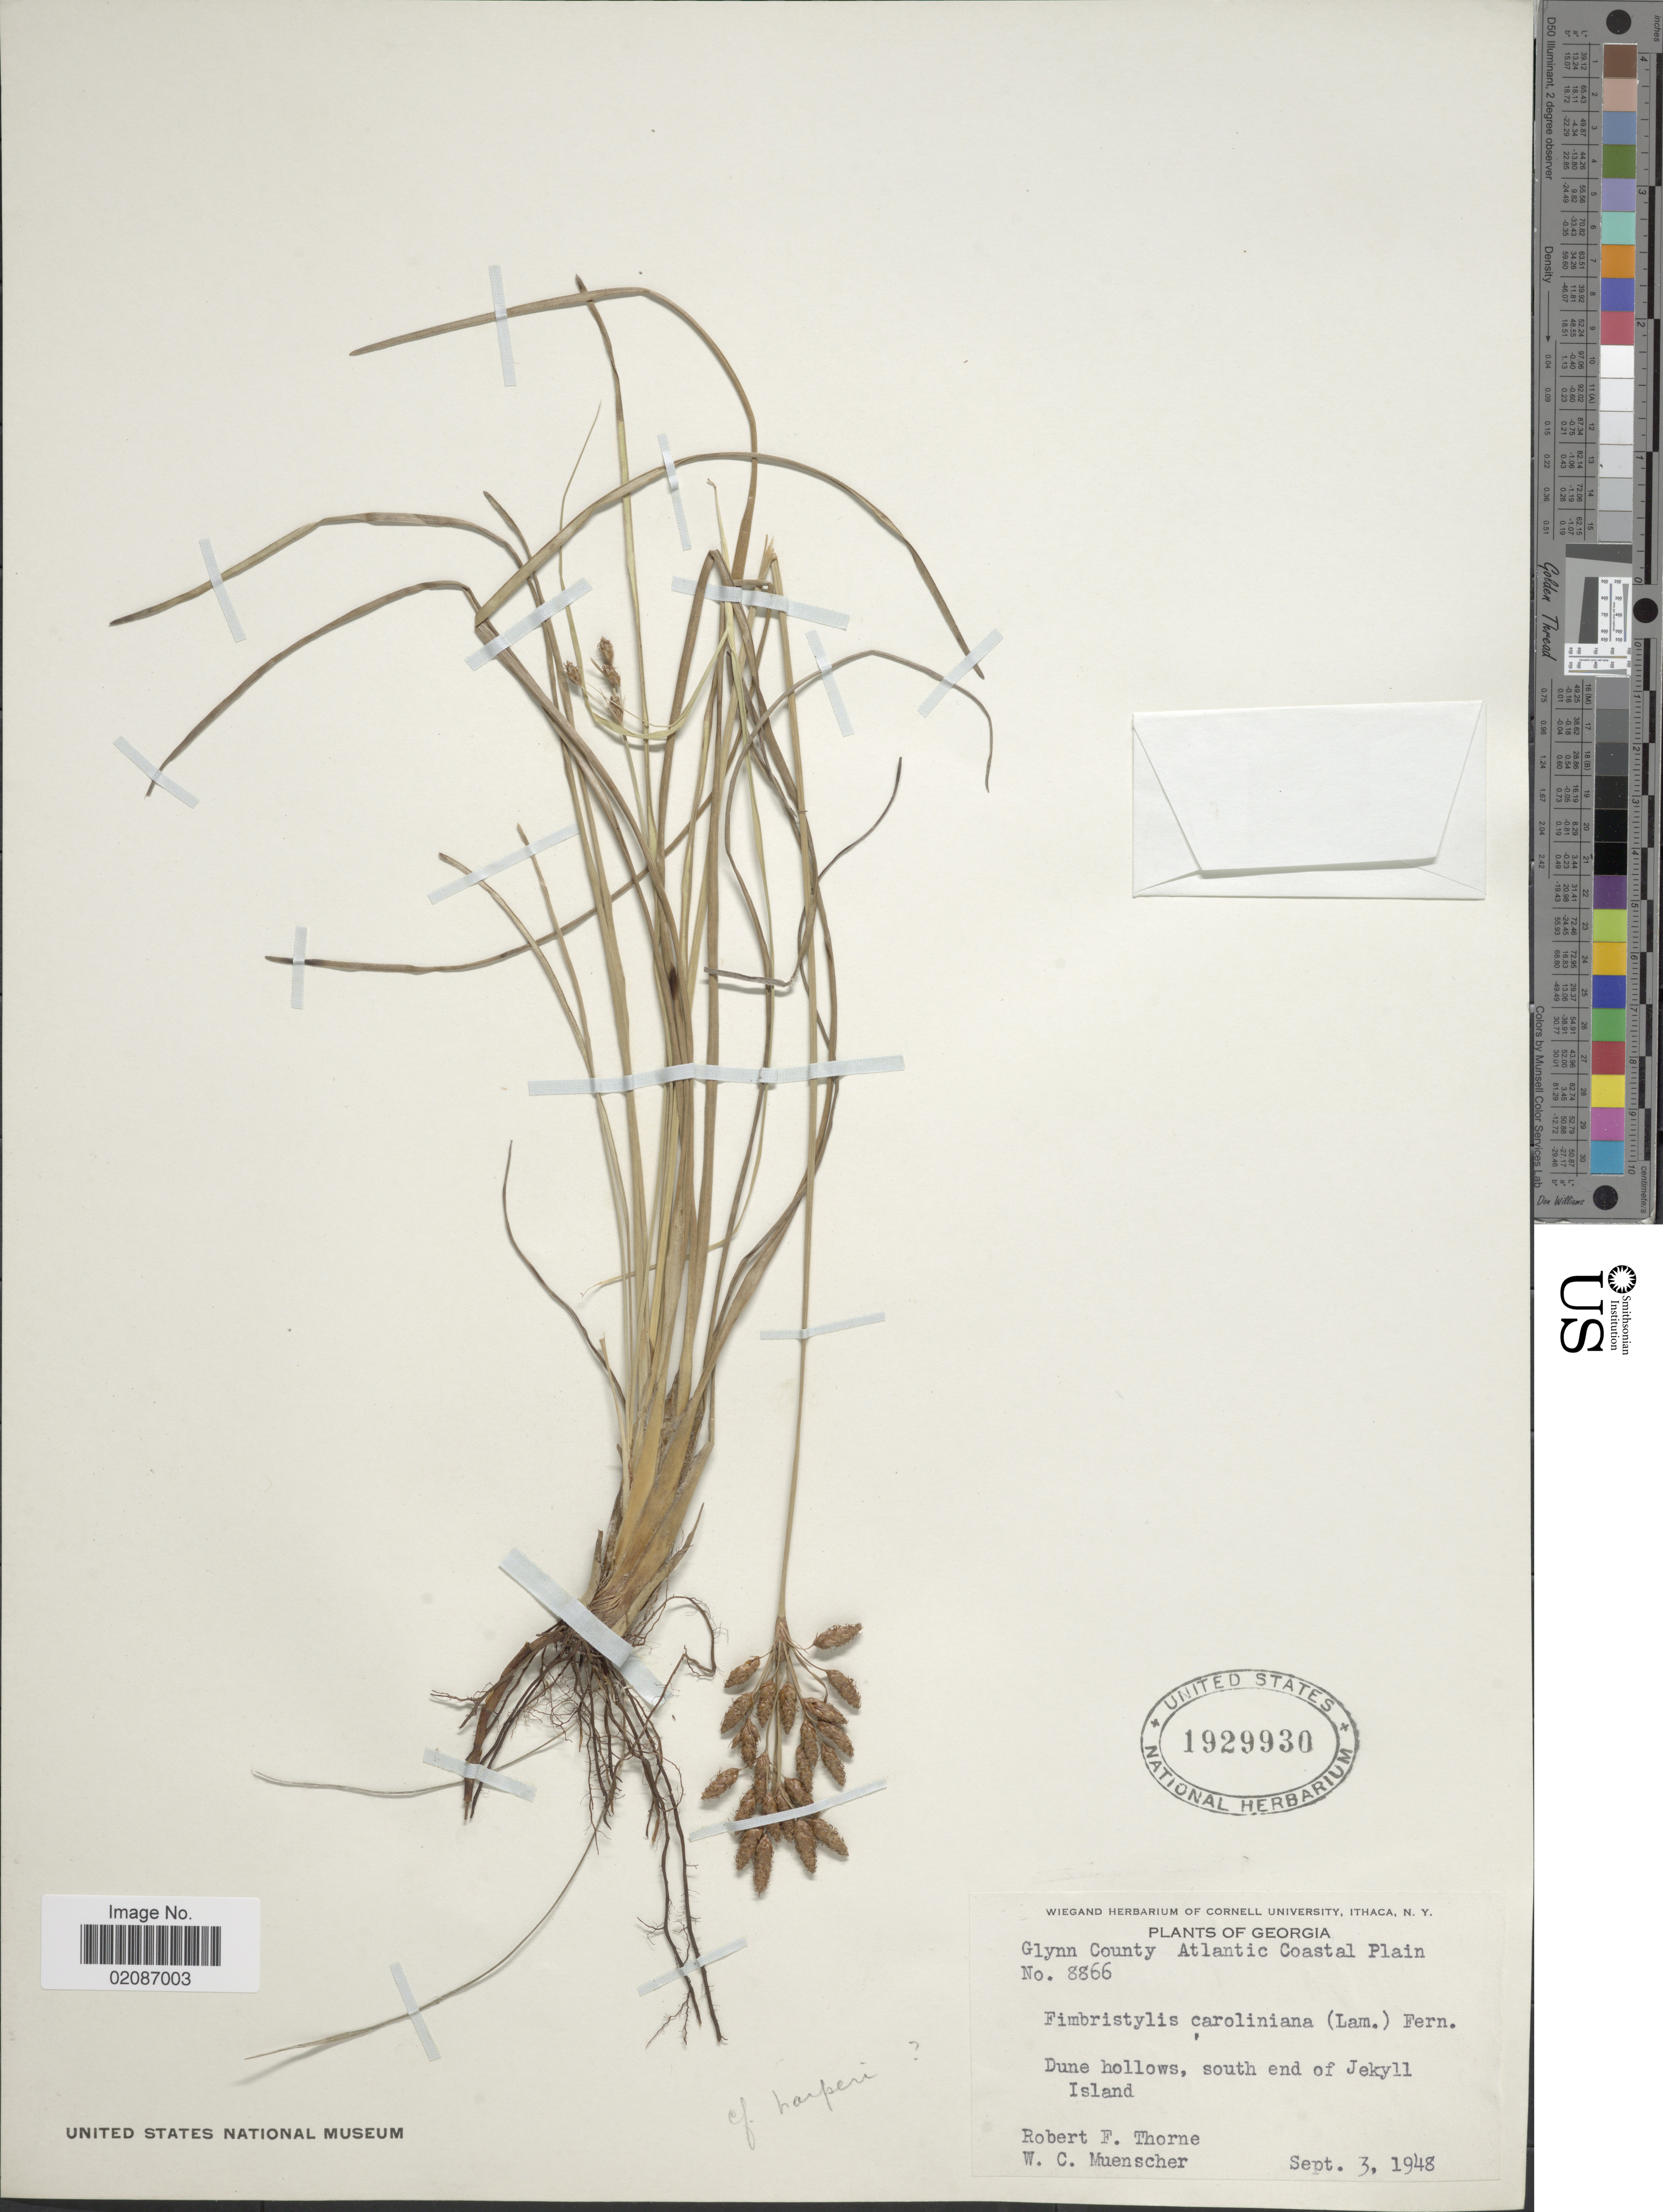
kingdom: Plantae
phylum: Tracheophyta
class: Liliopsida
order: Poales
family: Cyperaceae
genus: Fimbristylis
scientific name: Fimbristylis spadicea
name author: (L.) Vahl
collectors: R. F. Thorne & W. Muenscher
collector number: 8866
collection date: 1948-09-03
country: United States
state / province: Georgia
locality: Glynn County, Atlantic Coastal Plain, south end of Jekyll Island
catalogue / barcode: US 1929930